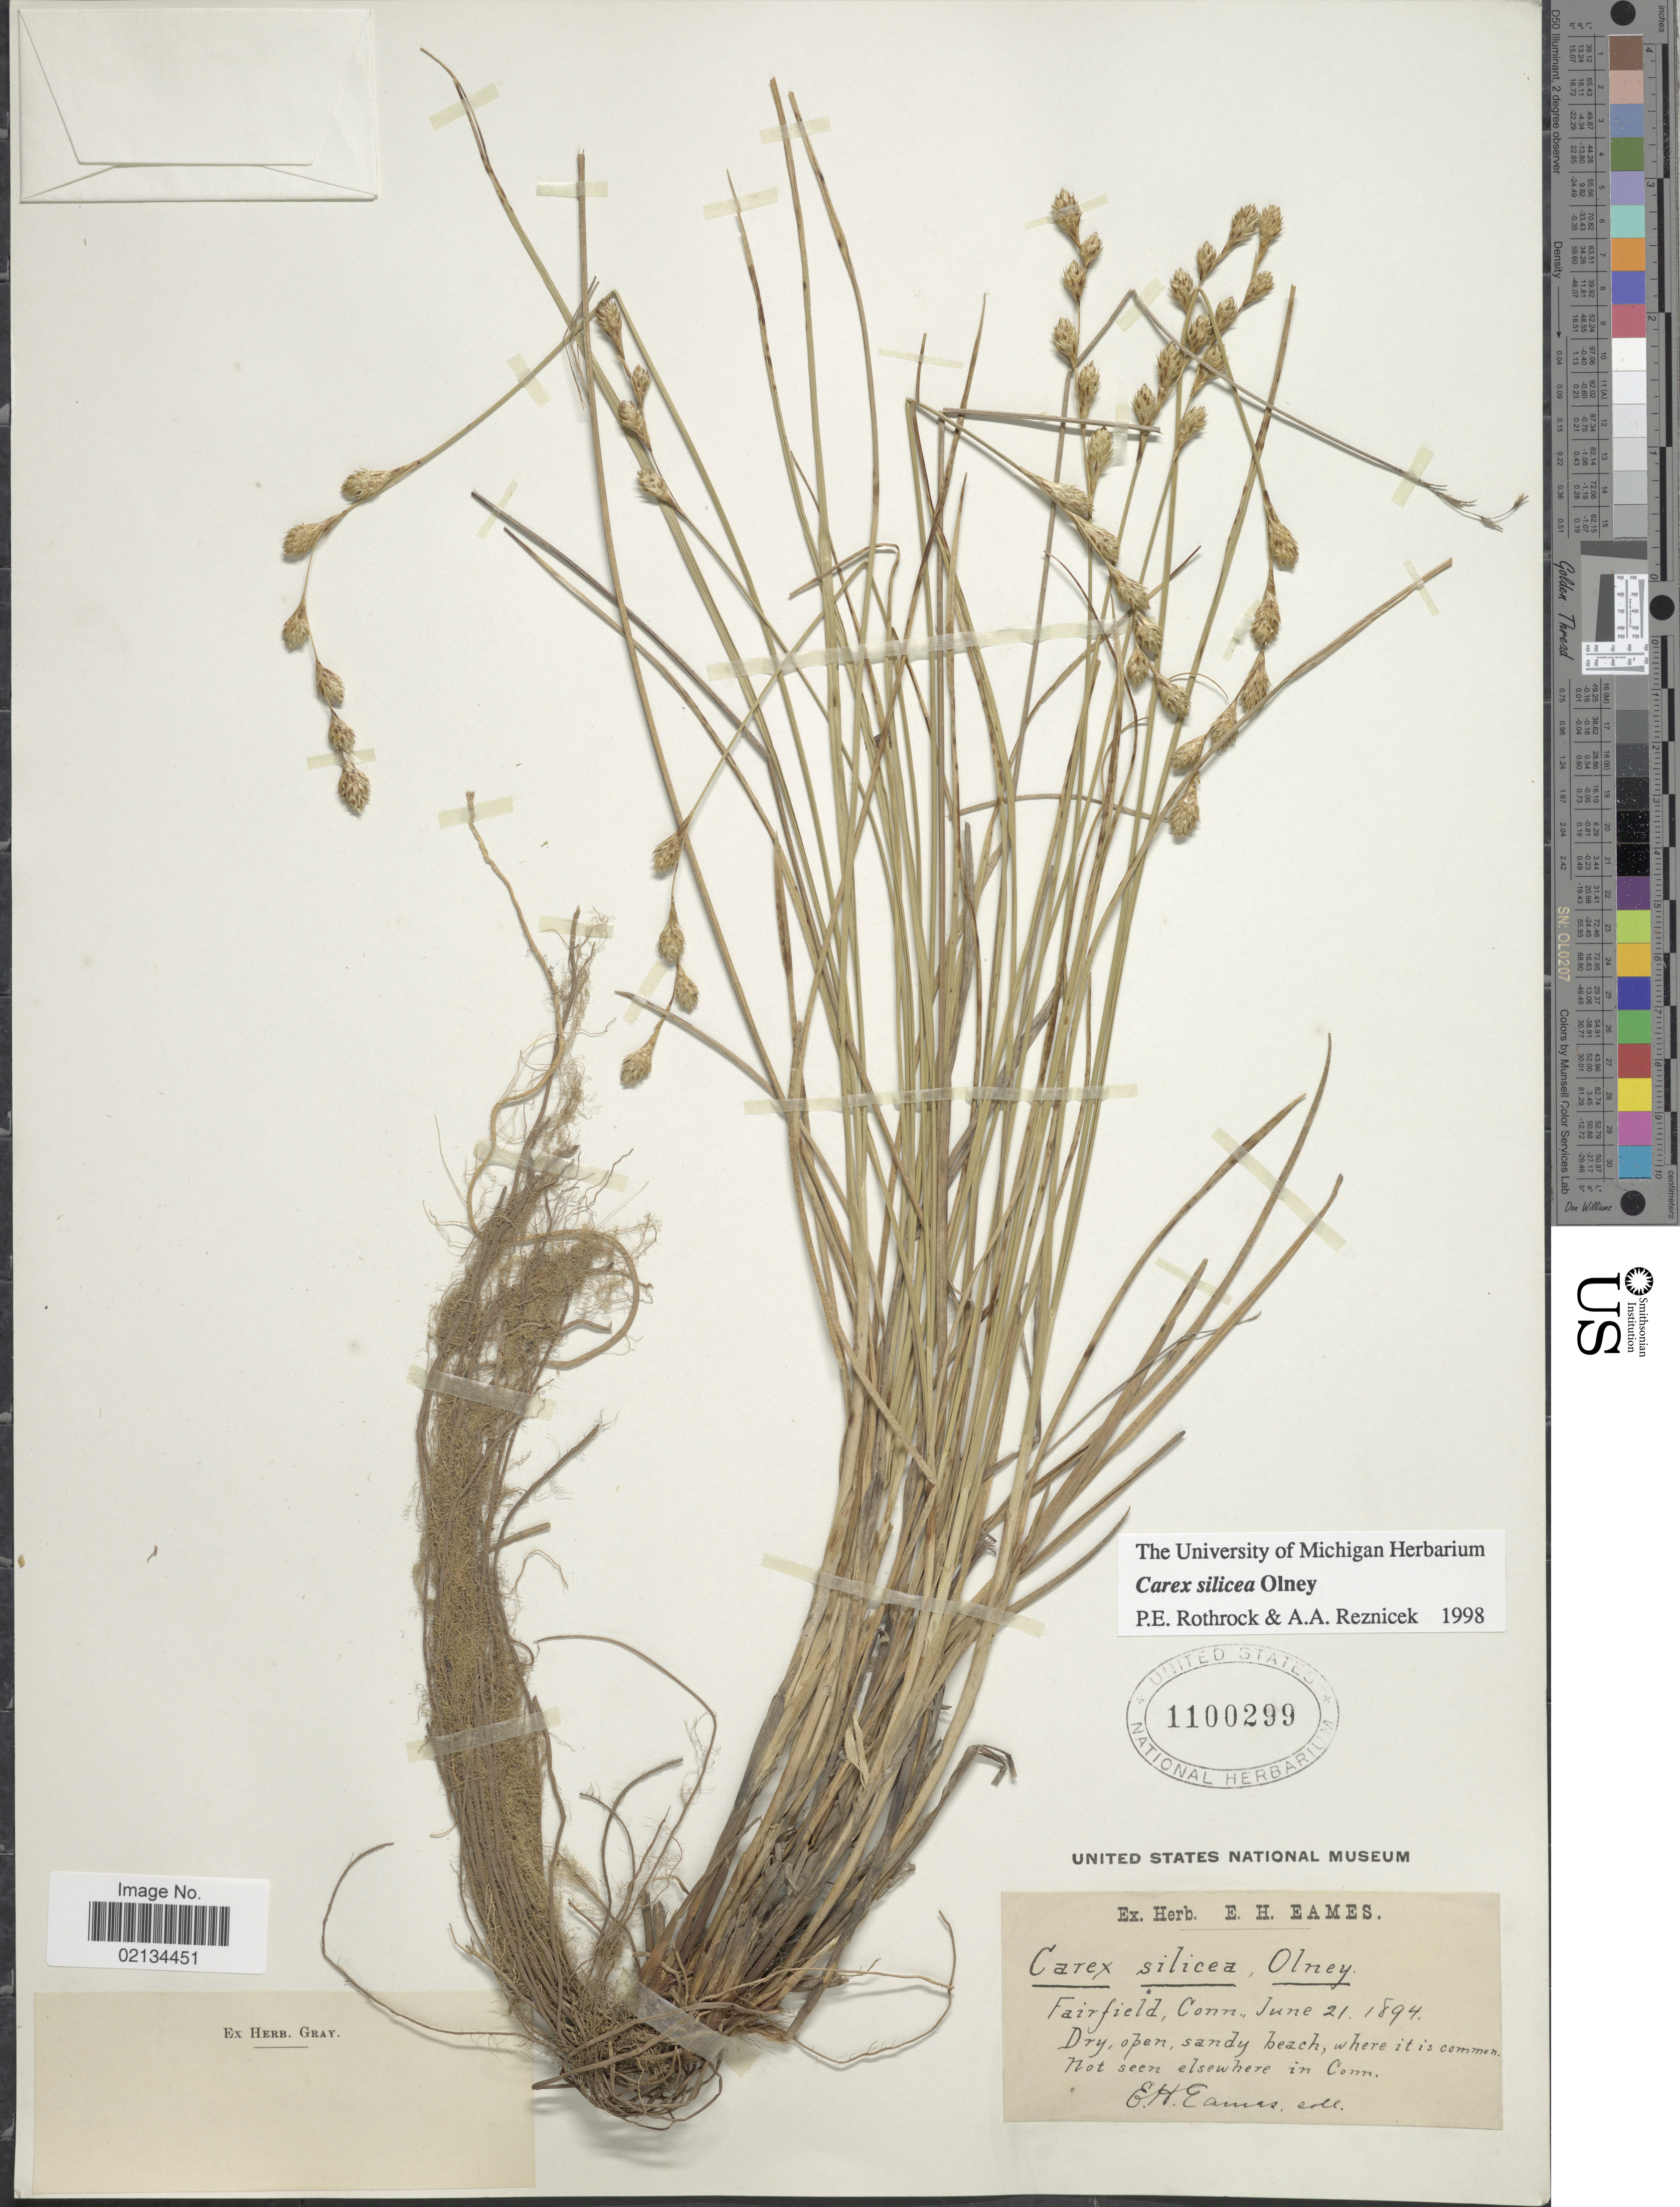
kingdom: Plantae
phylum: Tracheophyta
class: Liliopsida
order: Poales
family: Cyperaceae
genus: Carex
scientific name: Carex silicea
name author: Olney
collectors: E. H. Eames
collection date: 1894-06-21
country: United States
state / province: Connecticut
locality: Fairfield, dry, open, sady beach.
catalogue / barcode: US 1100299